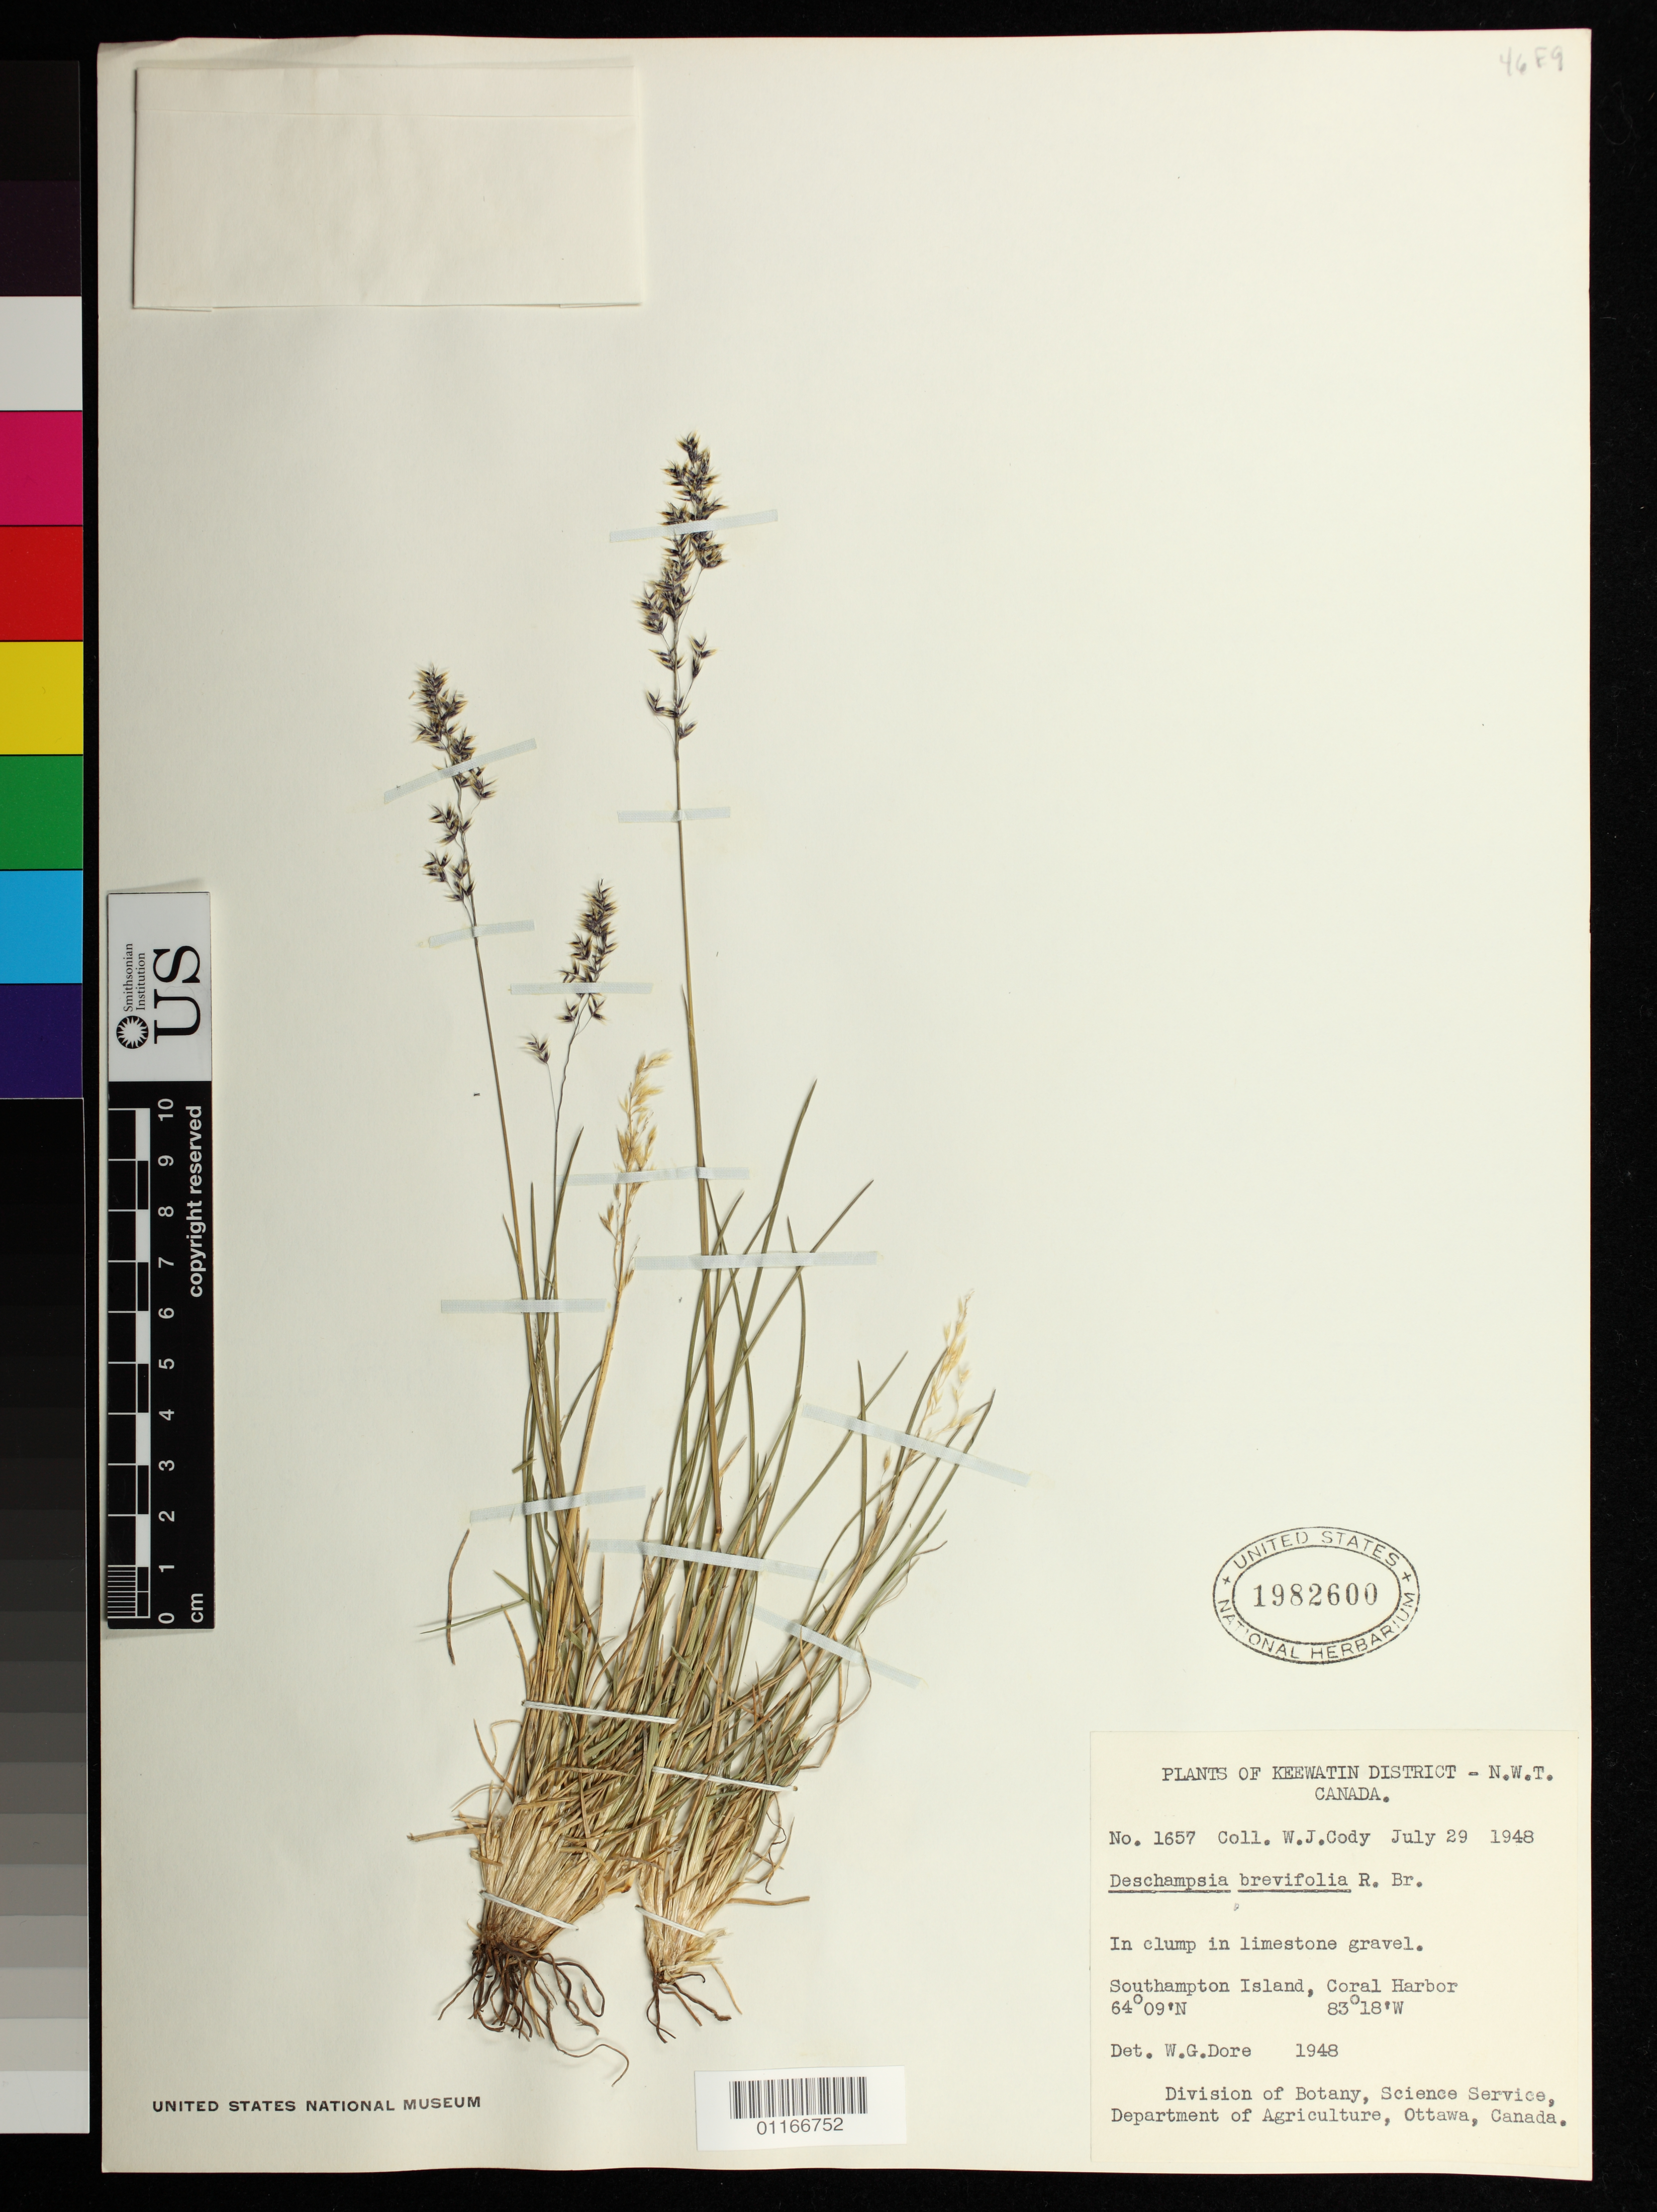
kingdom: Plantae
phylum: Tracheophyta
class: Liliopsida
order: Poales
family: Poaceae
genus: Deschampsia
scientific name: Deschampsia brevifolia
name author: R. Br. in Parry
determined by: Dore, W. G.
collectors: W. Cody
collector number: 1657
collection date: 1948-07-29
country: Canada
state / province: Northwest Territories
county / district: Keewatin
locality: Southampton Island, Coral Harbor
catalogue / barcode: US 1982600